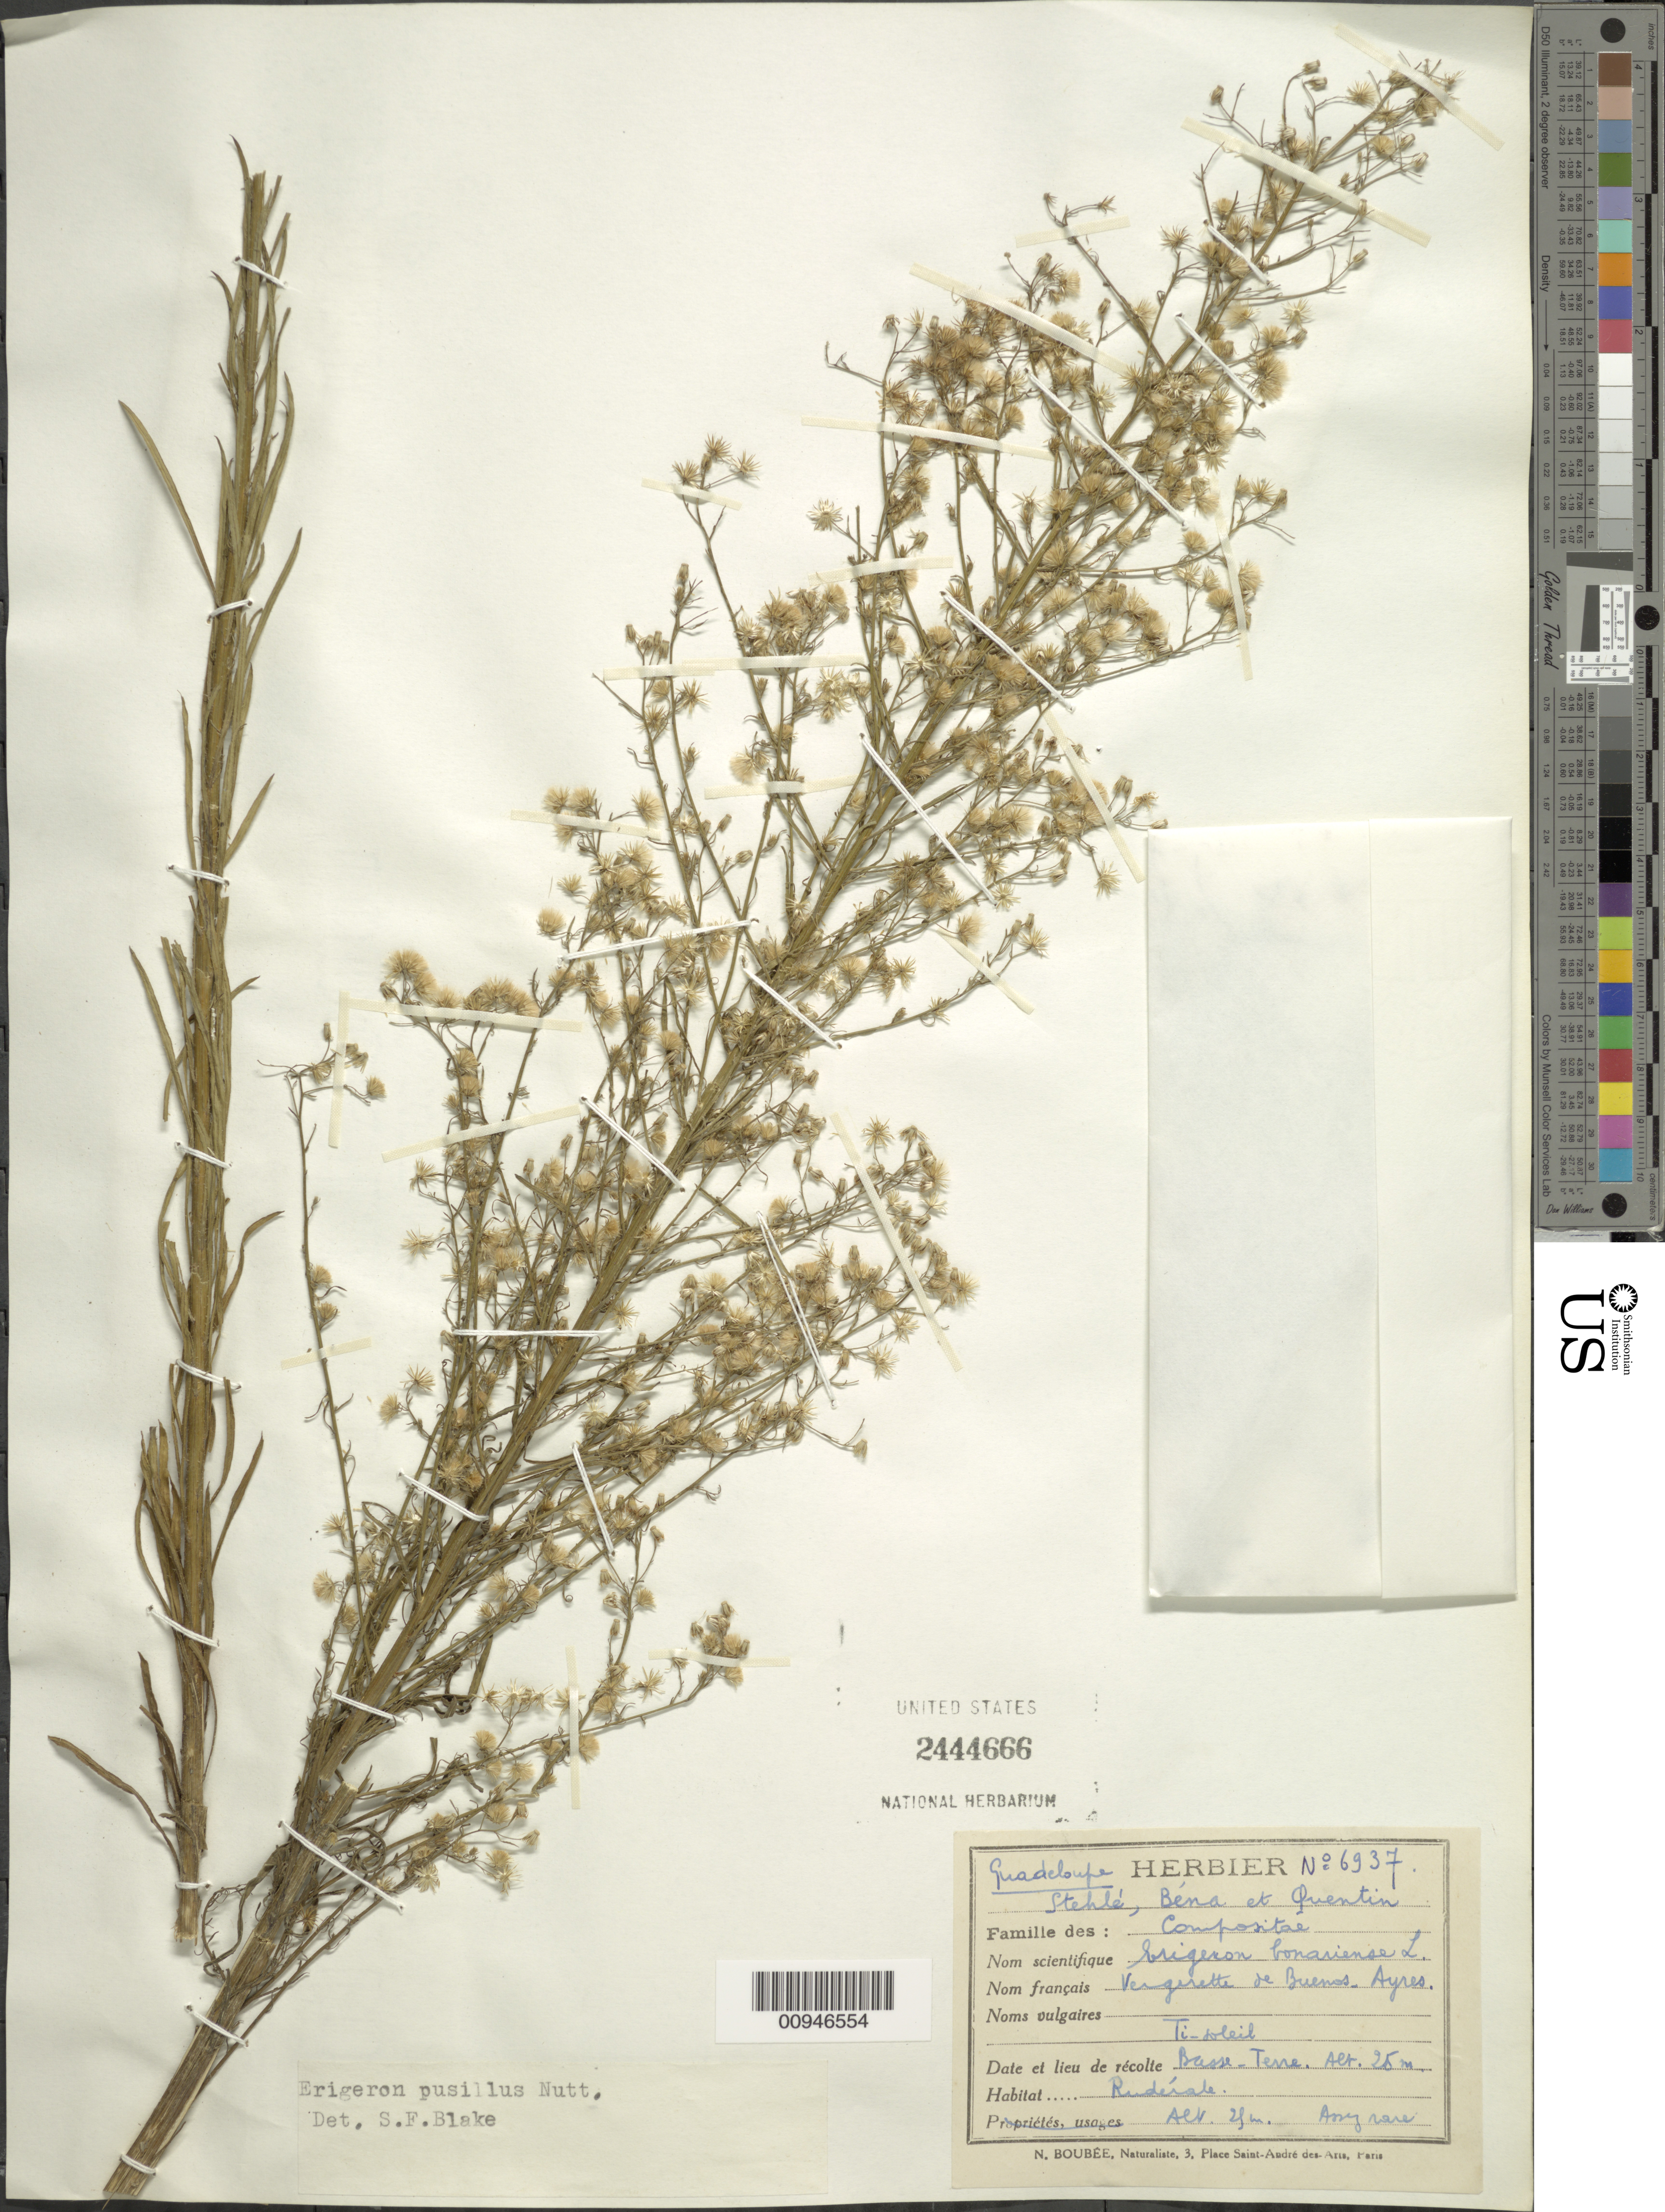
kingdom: Plantae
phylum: Tracheophyta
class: Magnoliopsida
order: Asterales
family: Asteraceae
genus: Conyza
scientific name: Conyza canadensis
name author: (L.) Cronq.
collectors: H. Stehlé & R. Quentin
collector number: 6937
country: Guadeloupe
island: Basse Terre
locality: Basse Terre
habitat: Rudérale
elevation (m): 25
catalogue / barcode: US 2444666